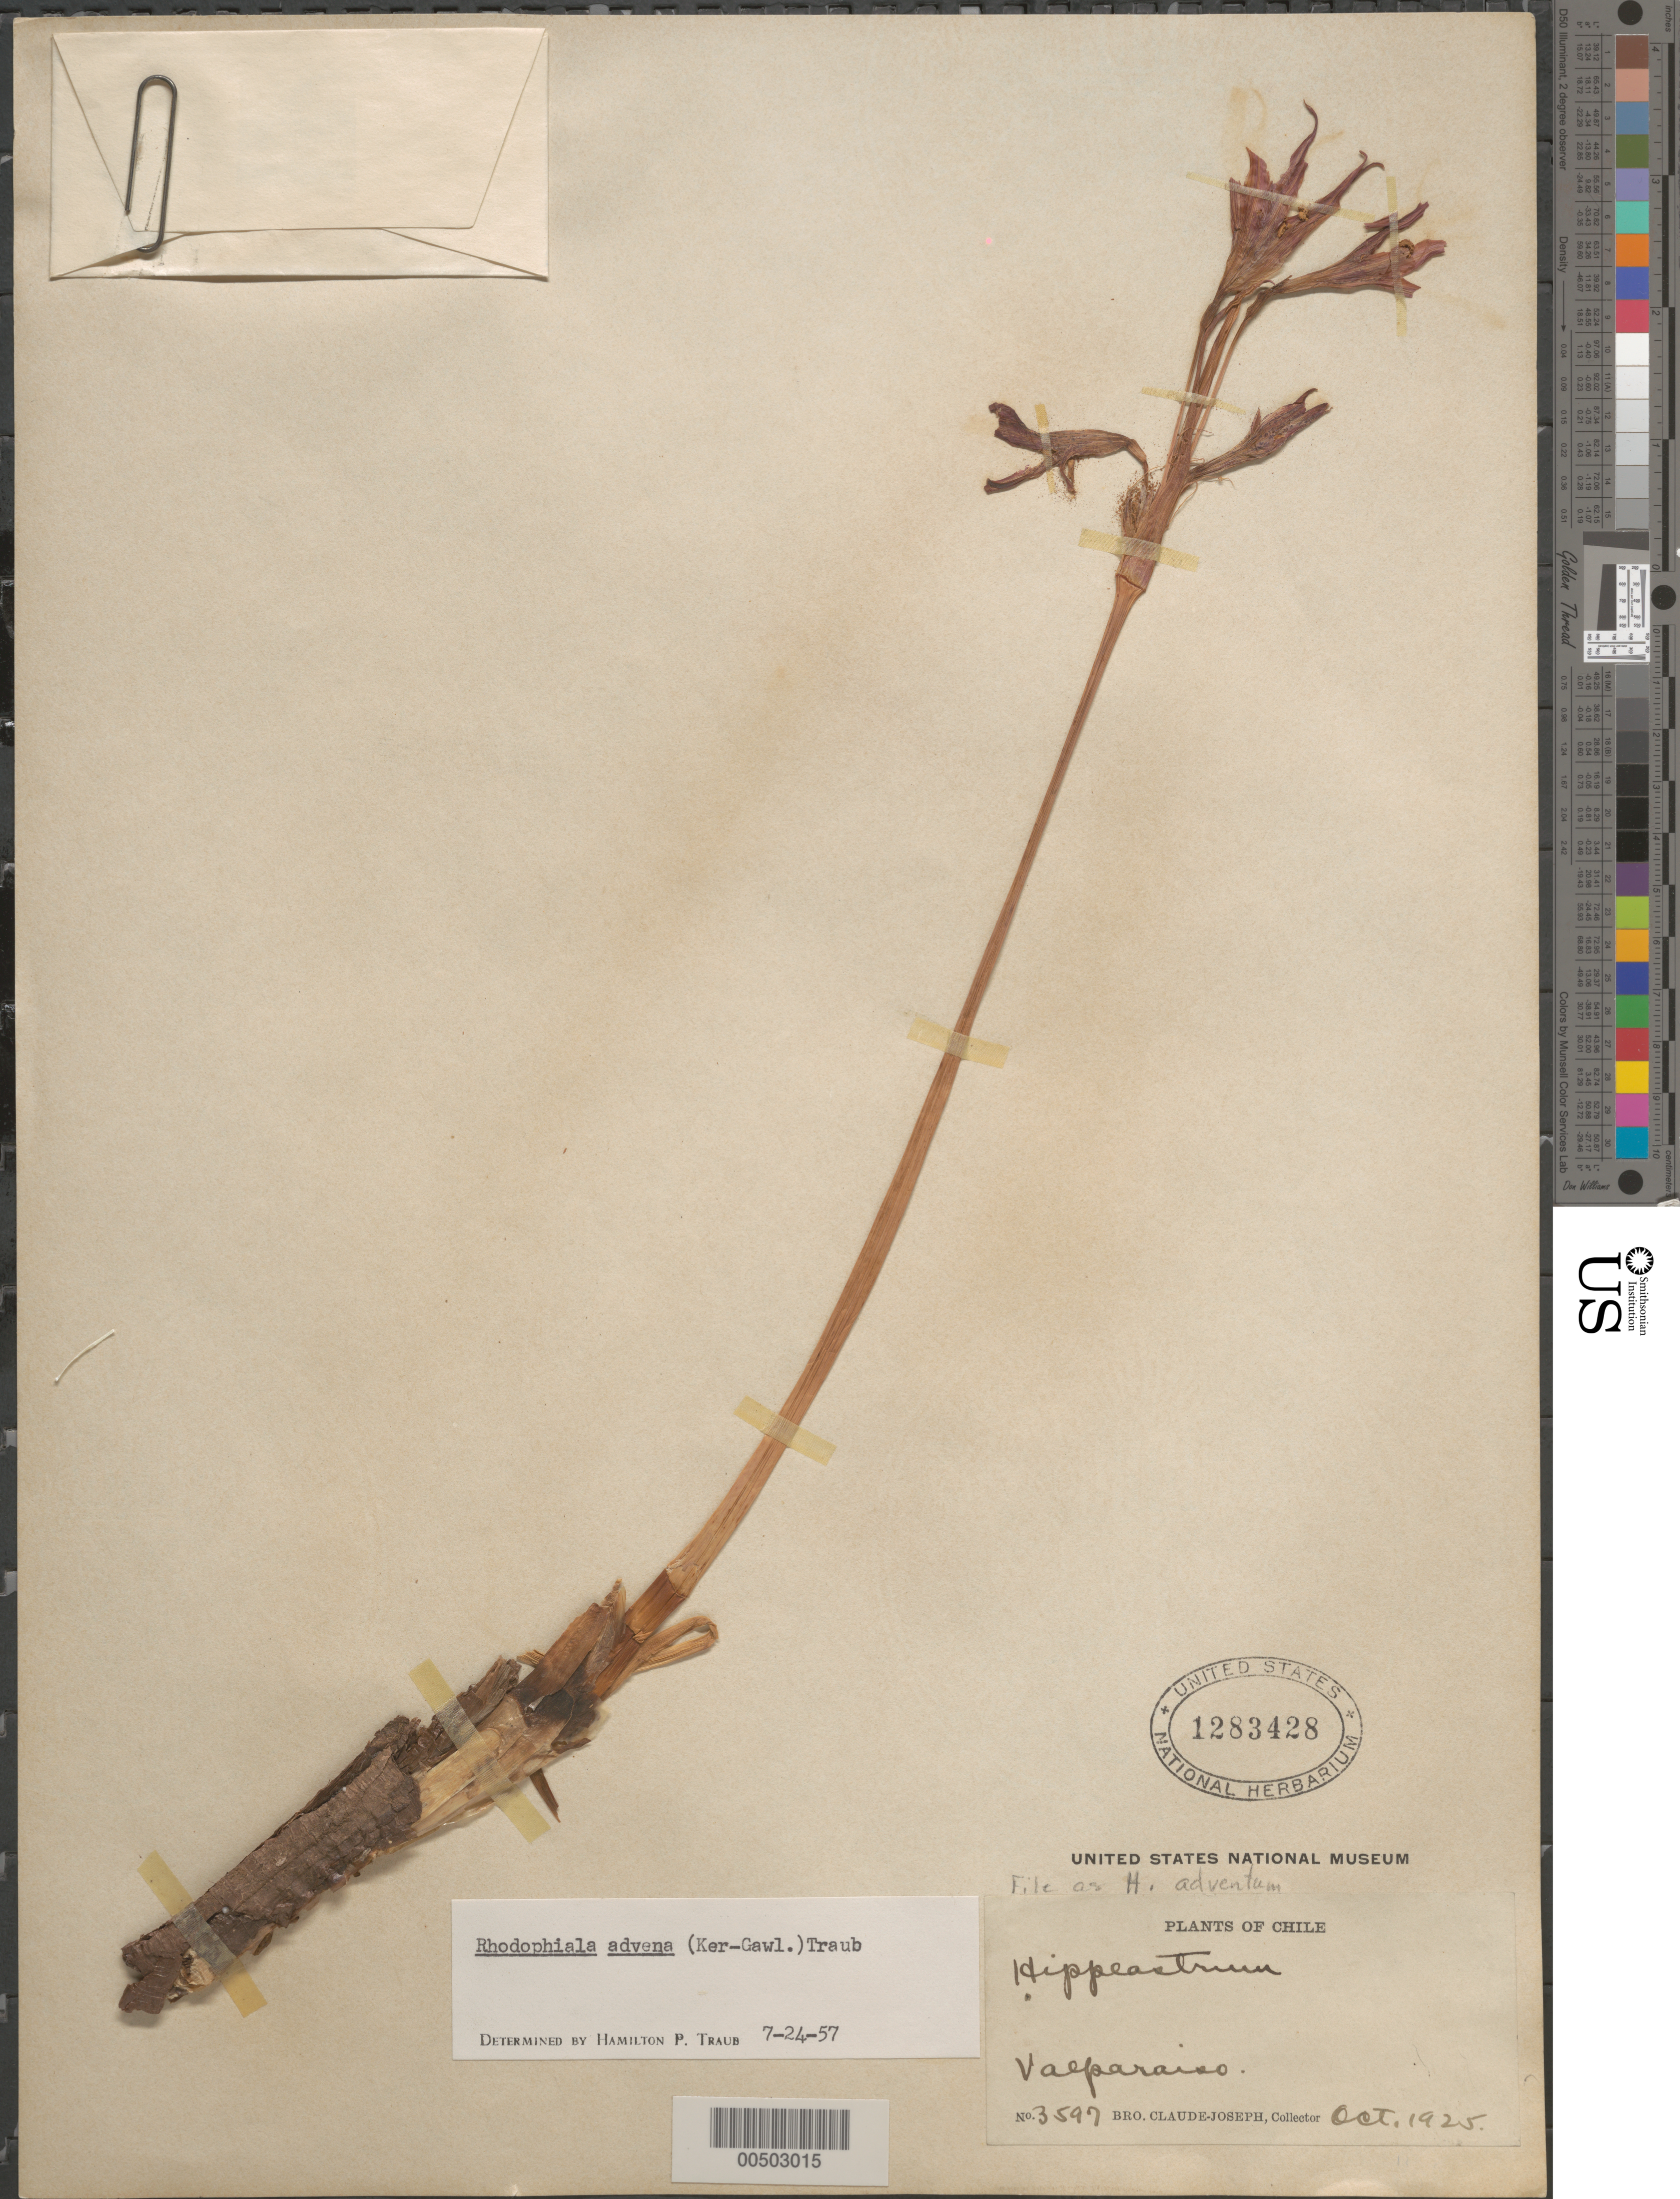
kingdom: Plantae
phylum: Tracheophyta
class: Liliopsida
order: Asparagales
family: Amaryllidaceae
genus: Rhodophiala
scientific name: Rhodophiala advena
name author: (Ker Gawl.) Traub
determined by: Strong, Mark T., (BOT), Smithsonian Institution - National Museum of Natural History (UNITED STATES)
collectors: Bro. Claude-Joseph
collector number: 3597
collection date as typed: Oct 1925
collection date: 1925-10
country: Chile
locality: Valparaiso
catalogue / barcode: US 1283428